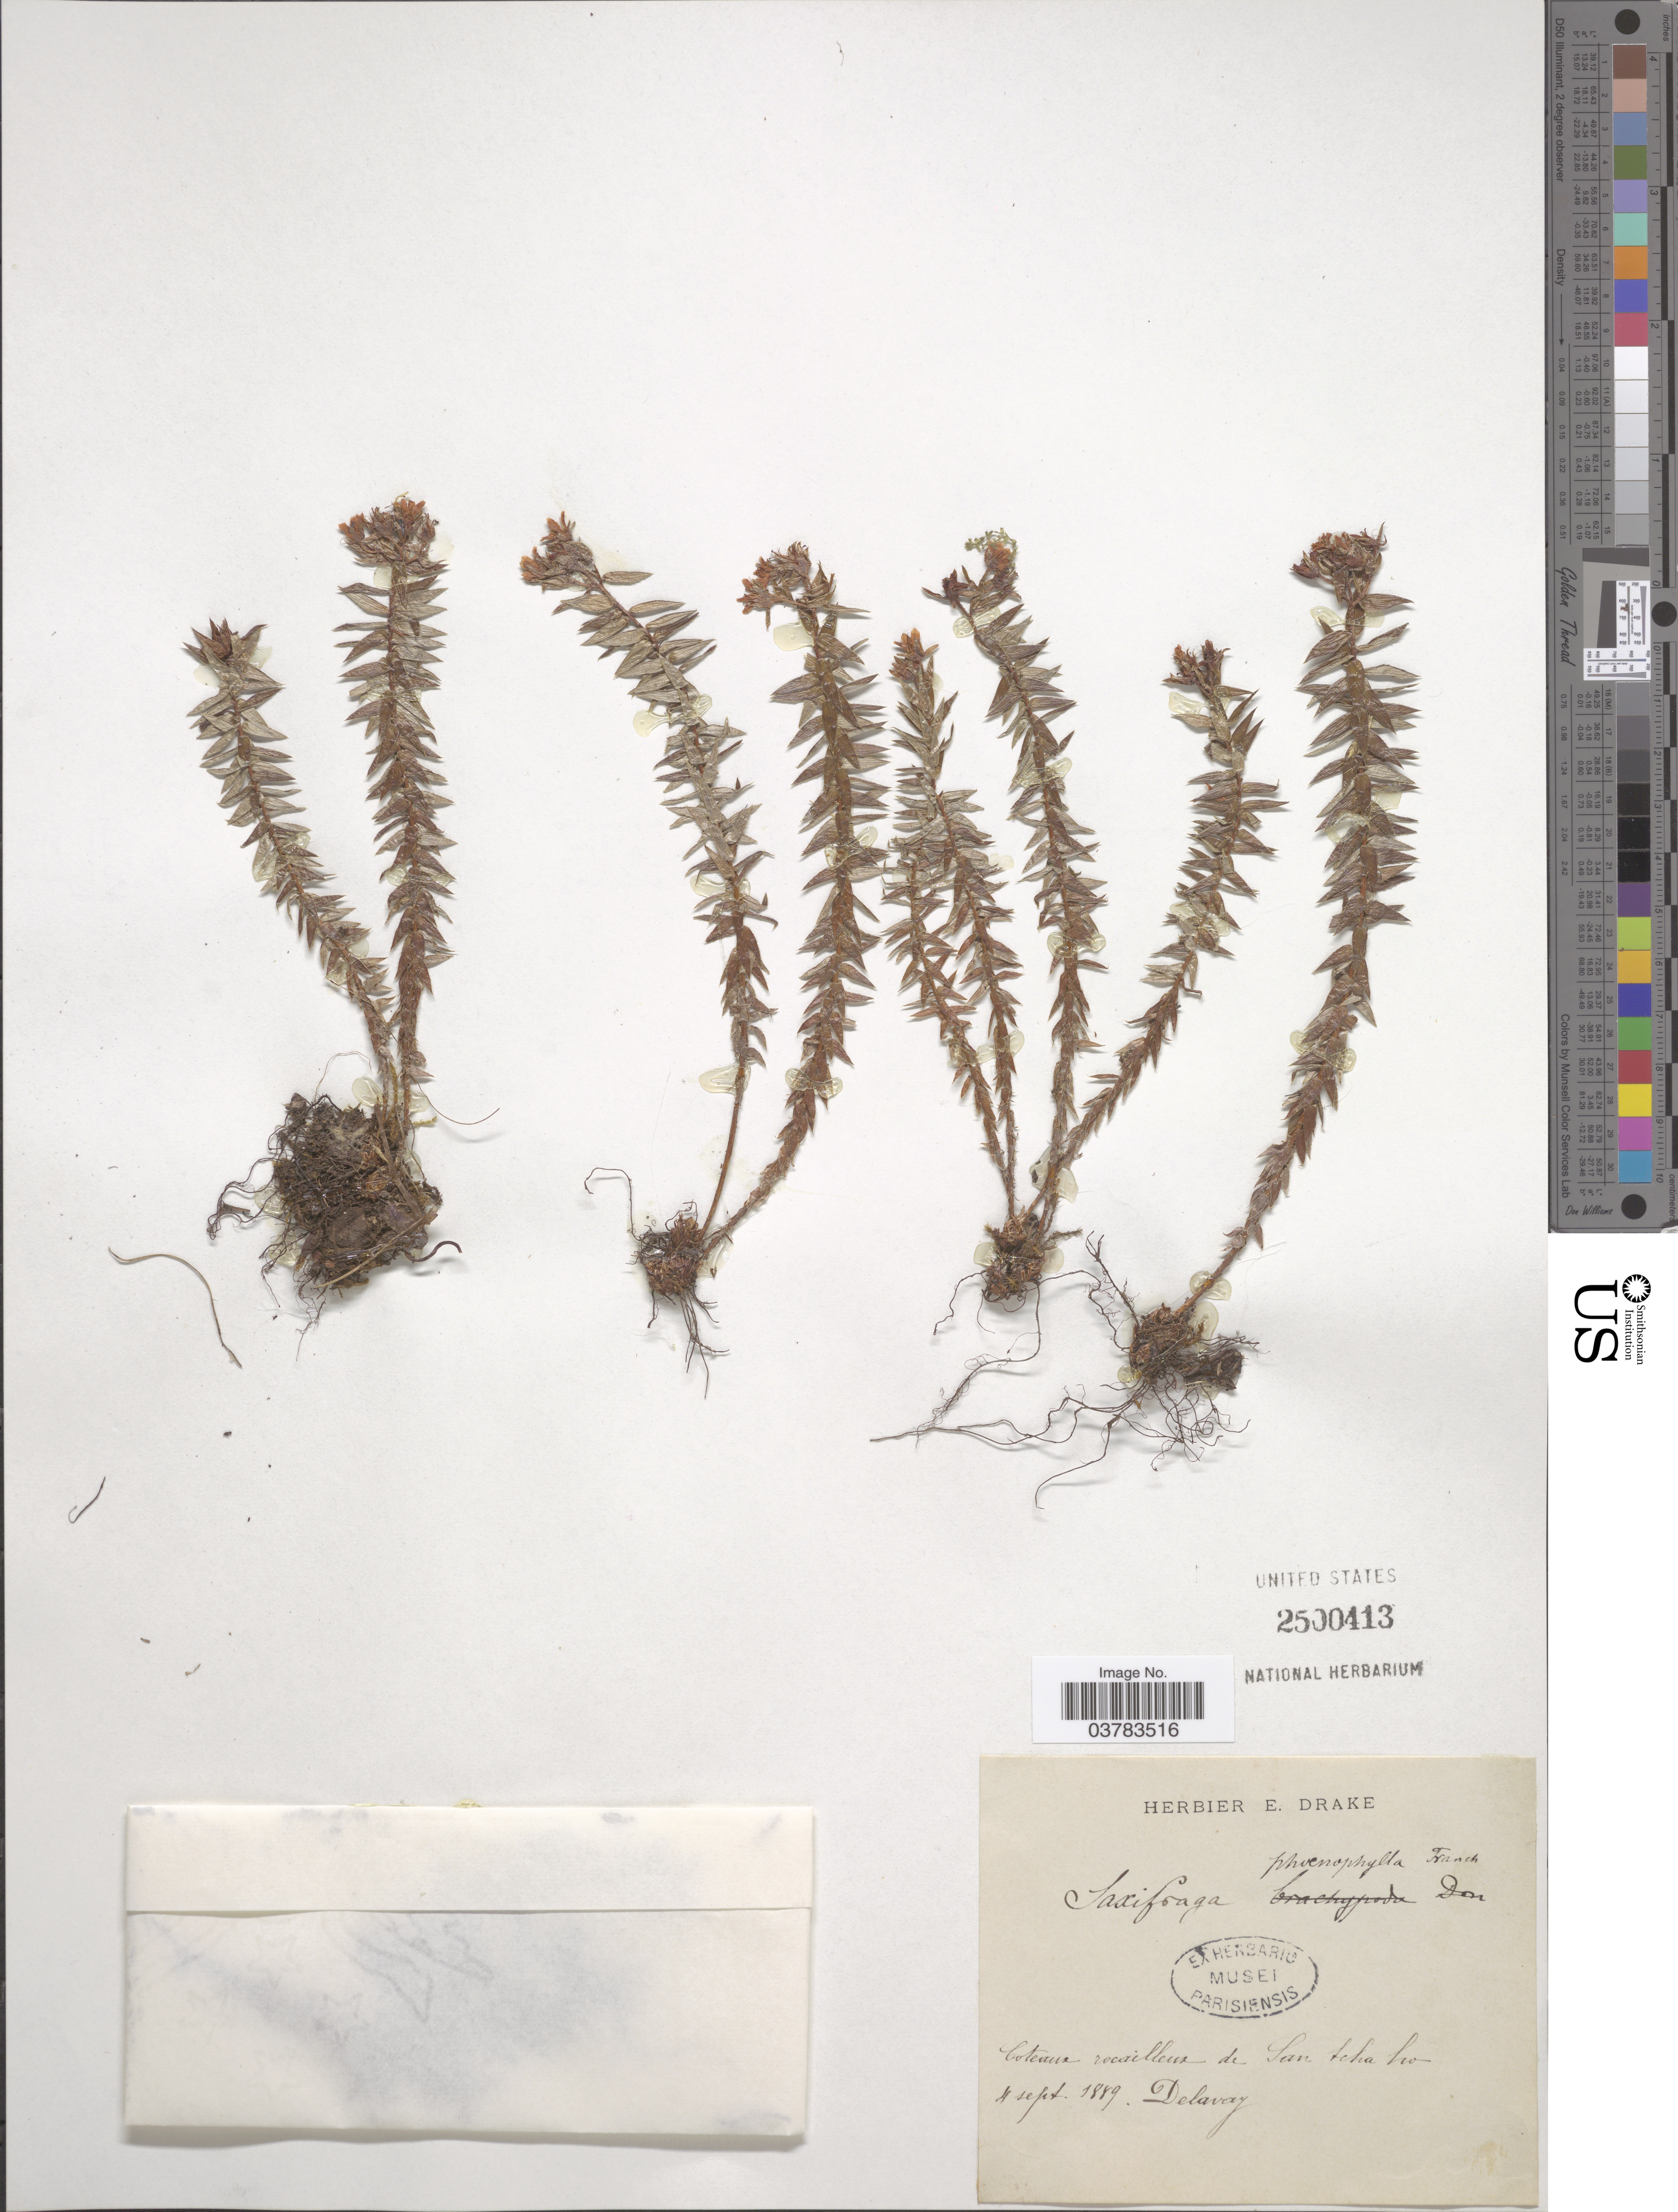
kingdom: Plantae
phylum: Tracheophyta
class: Magnoliopsida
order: Saxifragales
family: Saxifragaceae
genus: Saxifraga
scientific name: Saxifraga phaenophylla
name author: Franch.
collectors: Delavay, --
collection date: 1889-09-04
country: China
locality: Coteaux rocailleux de San tcha ho.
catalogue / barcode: US 2500413